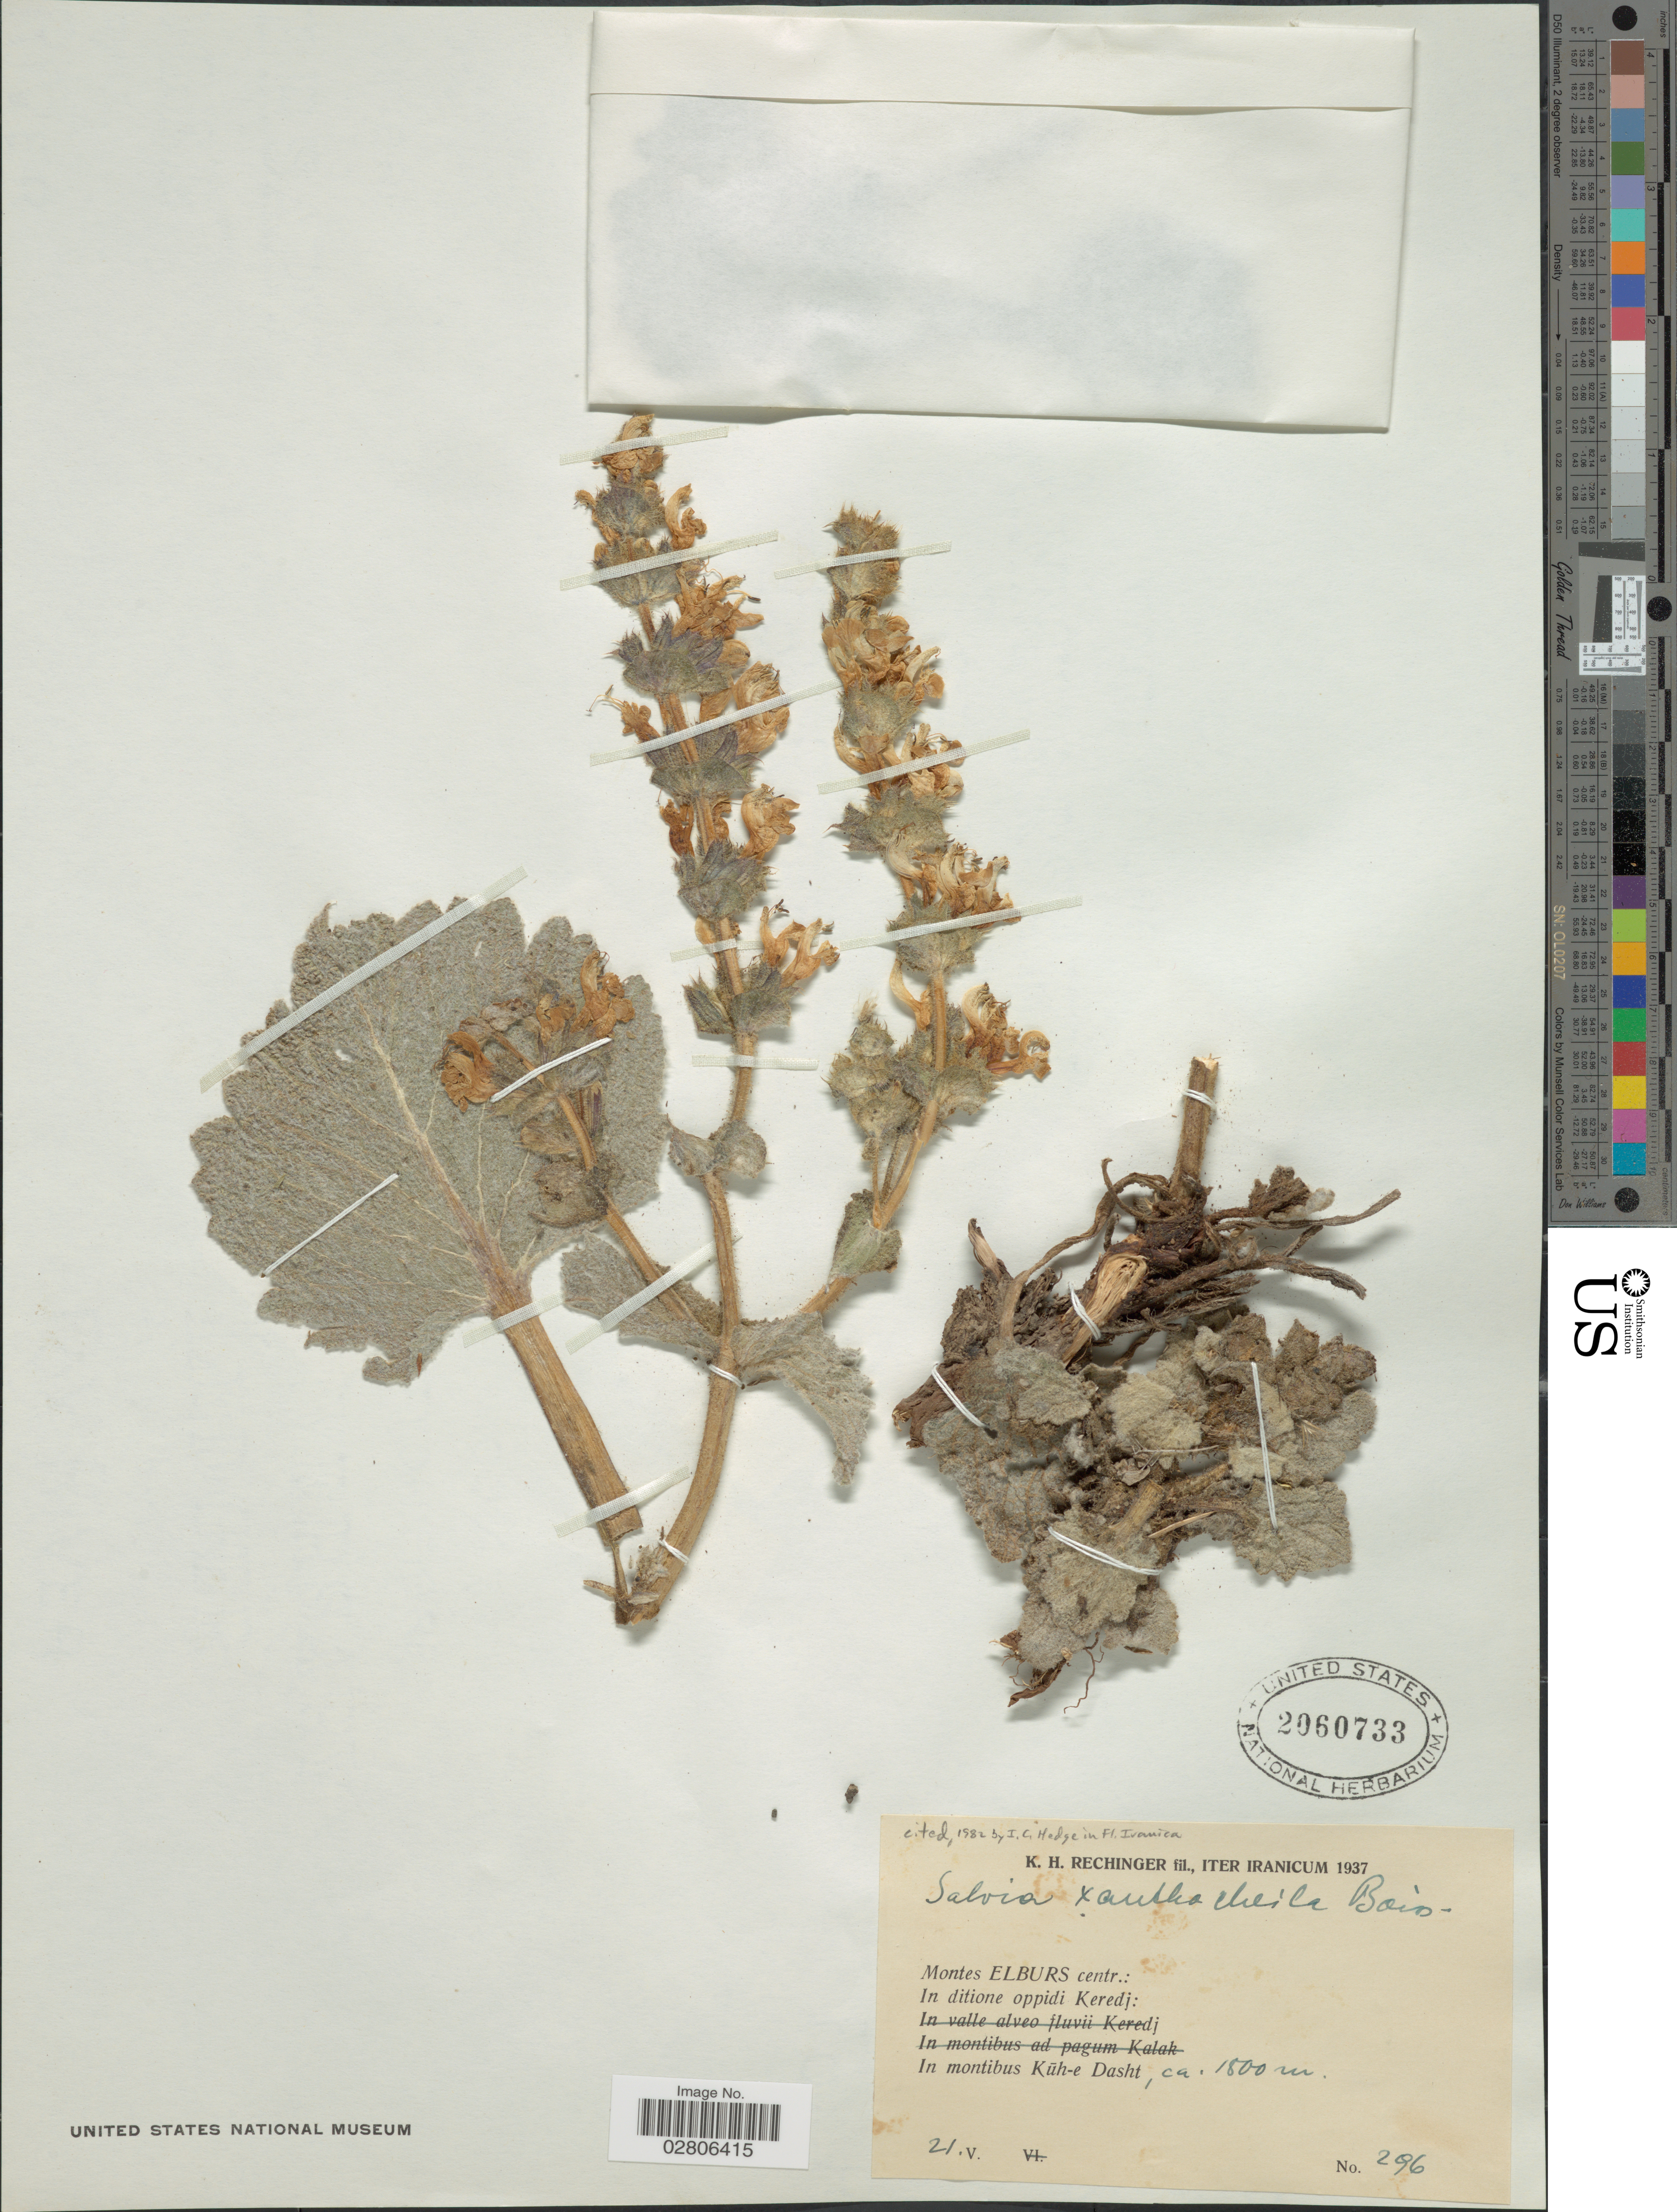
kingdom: Plantae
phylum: Tracheophyta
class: Magnoliopsida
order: Lamiales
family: Lamiaceae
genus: Salvia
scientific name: Salvia xanthocheila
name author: Boiss. ex Benth.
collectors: K. H. Rechinger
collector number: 296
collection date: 1937-05-21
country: Iran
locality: Iter Iranicum. Montes Elburs centr.: In ditione oppidi Keredj: In montibus Kūh-e Dasht.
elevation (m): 1800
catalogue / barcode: US 2060733